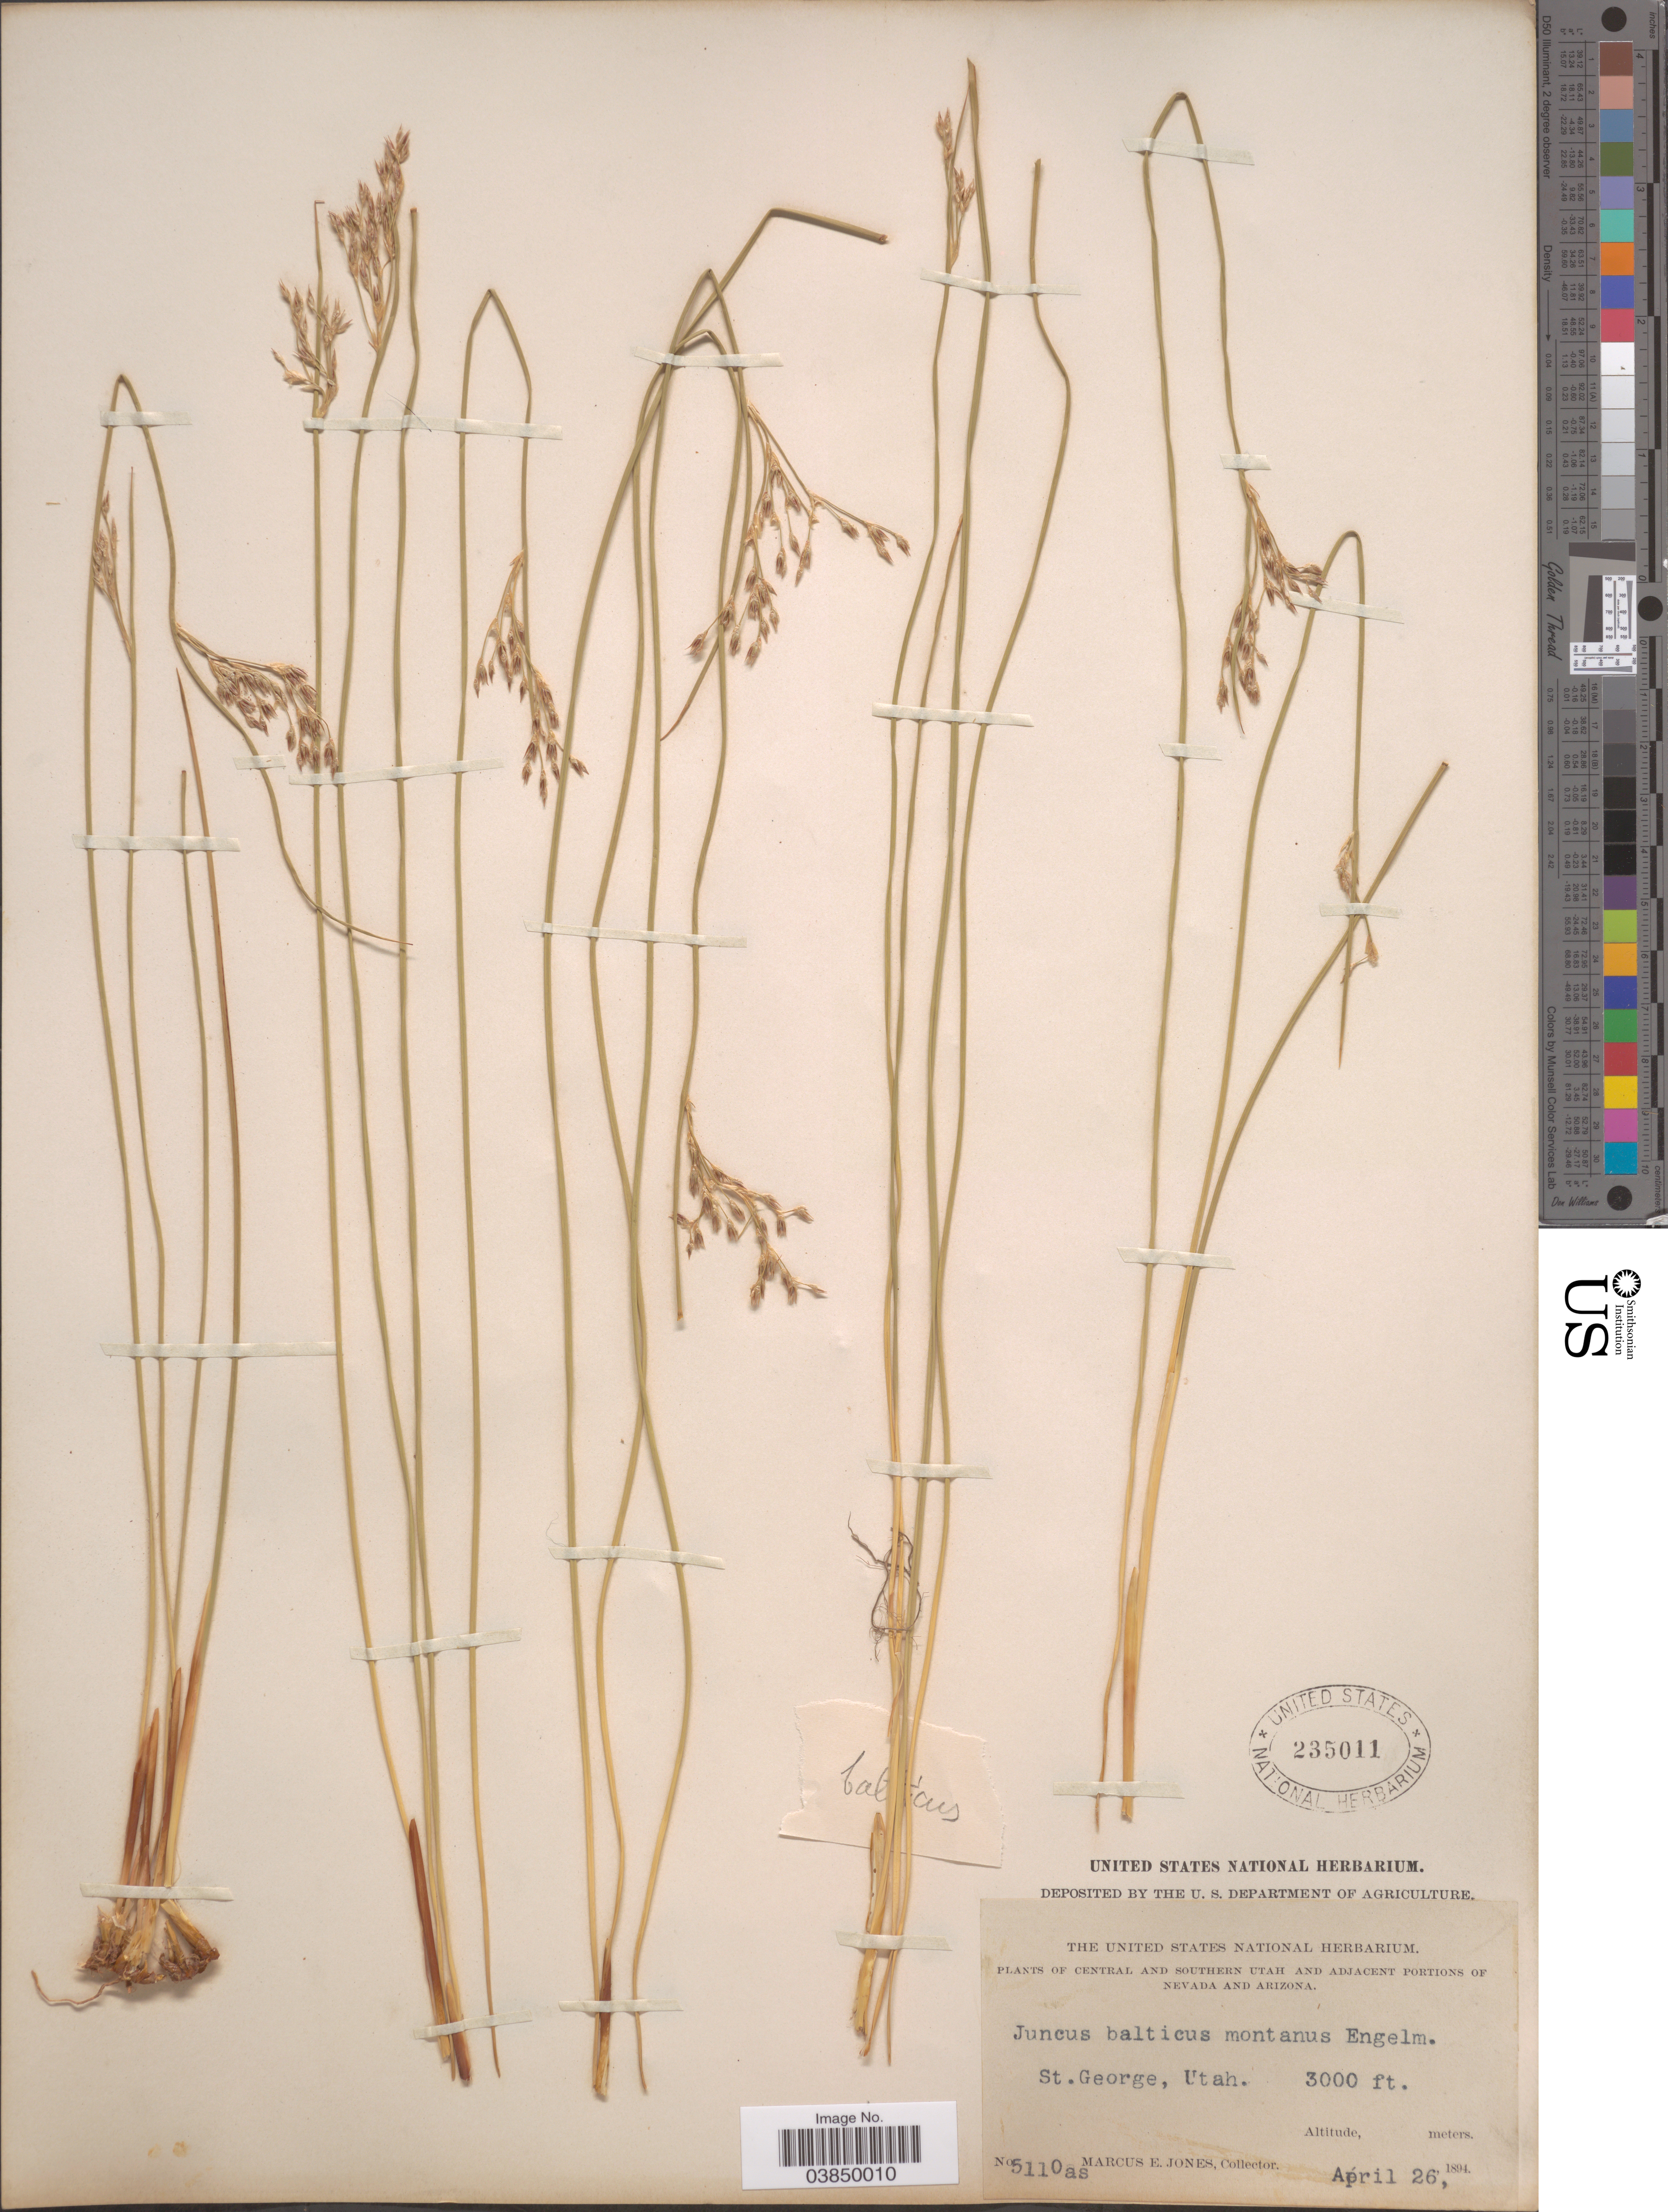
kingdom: Plantae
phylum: Tracheophyta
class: Liliopsida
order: Poales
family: Juncaceae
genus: Juncus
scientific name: Juncus balticus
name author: Willd.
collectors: M. E. Jones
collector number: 5110as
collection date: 1894-04-26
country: United States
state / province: Utah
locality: Central and Southern Utah. St. George.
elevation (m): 914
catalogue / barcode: US 235011